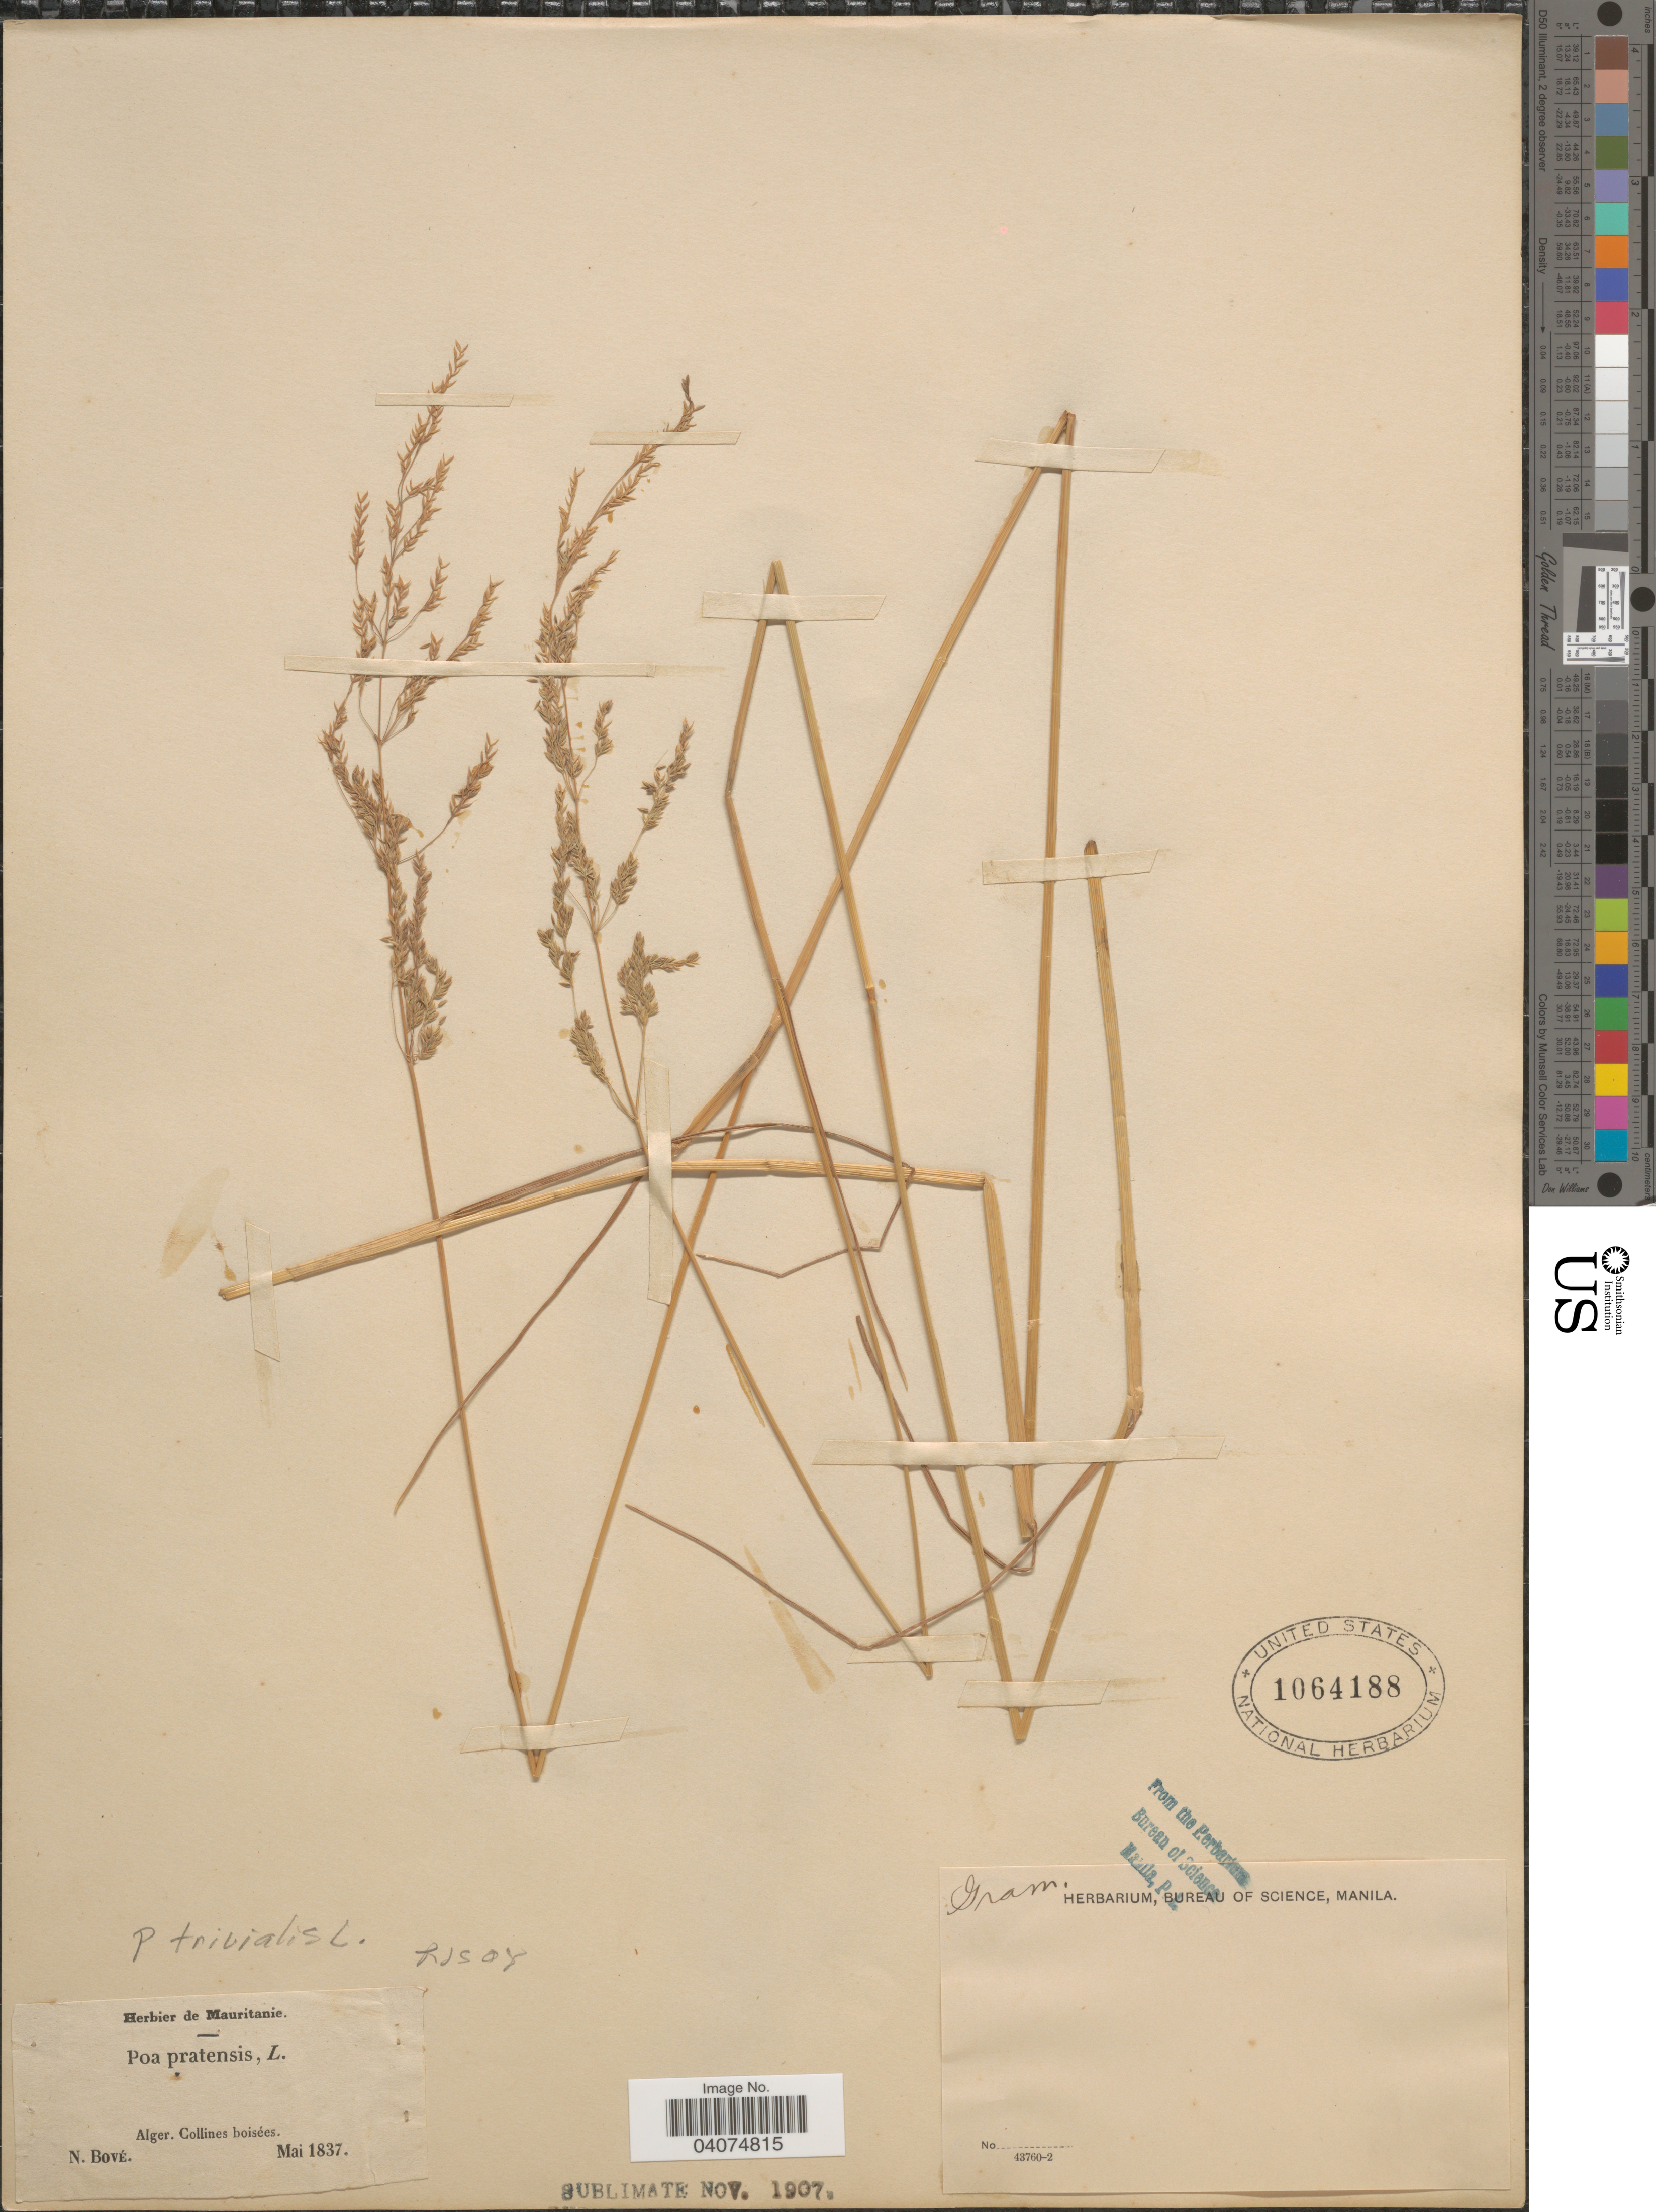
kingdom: Plantae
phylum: Tracheophyta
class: Liliopsida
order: Poales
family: Poaceae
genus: Poa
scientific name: Poa trivialis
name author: L.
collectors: N. Bové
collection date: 1837-05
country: Algeria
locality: Alger. Collines boisées.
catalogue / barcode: US 1064188